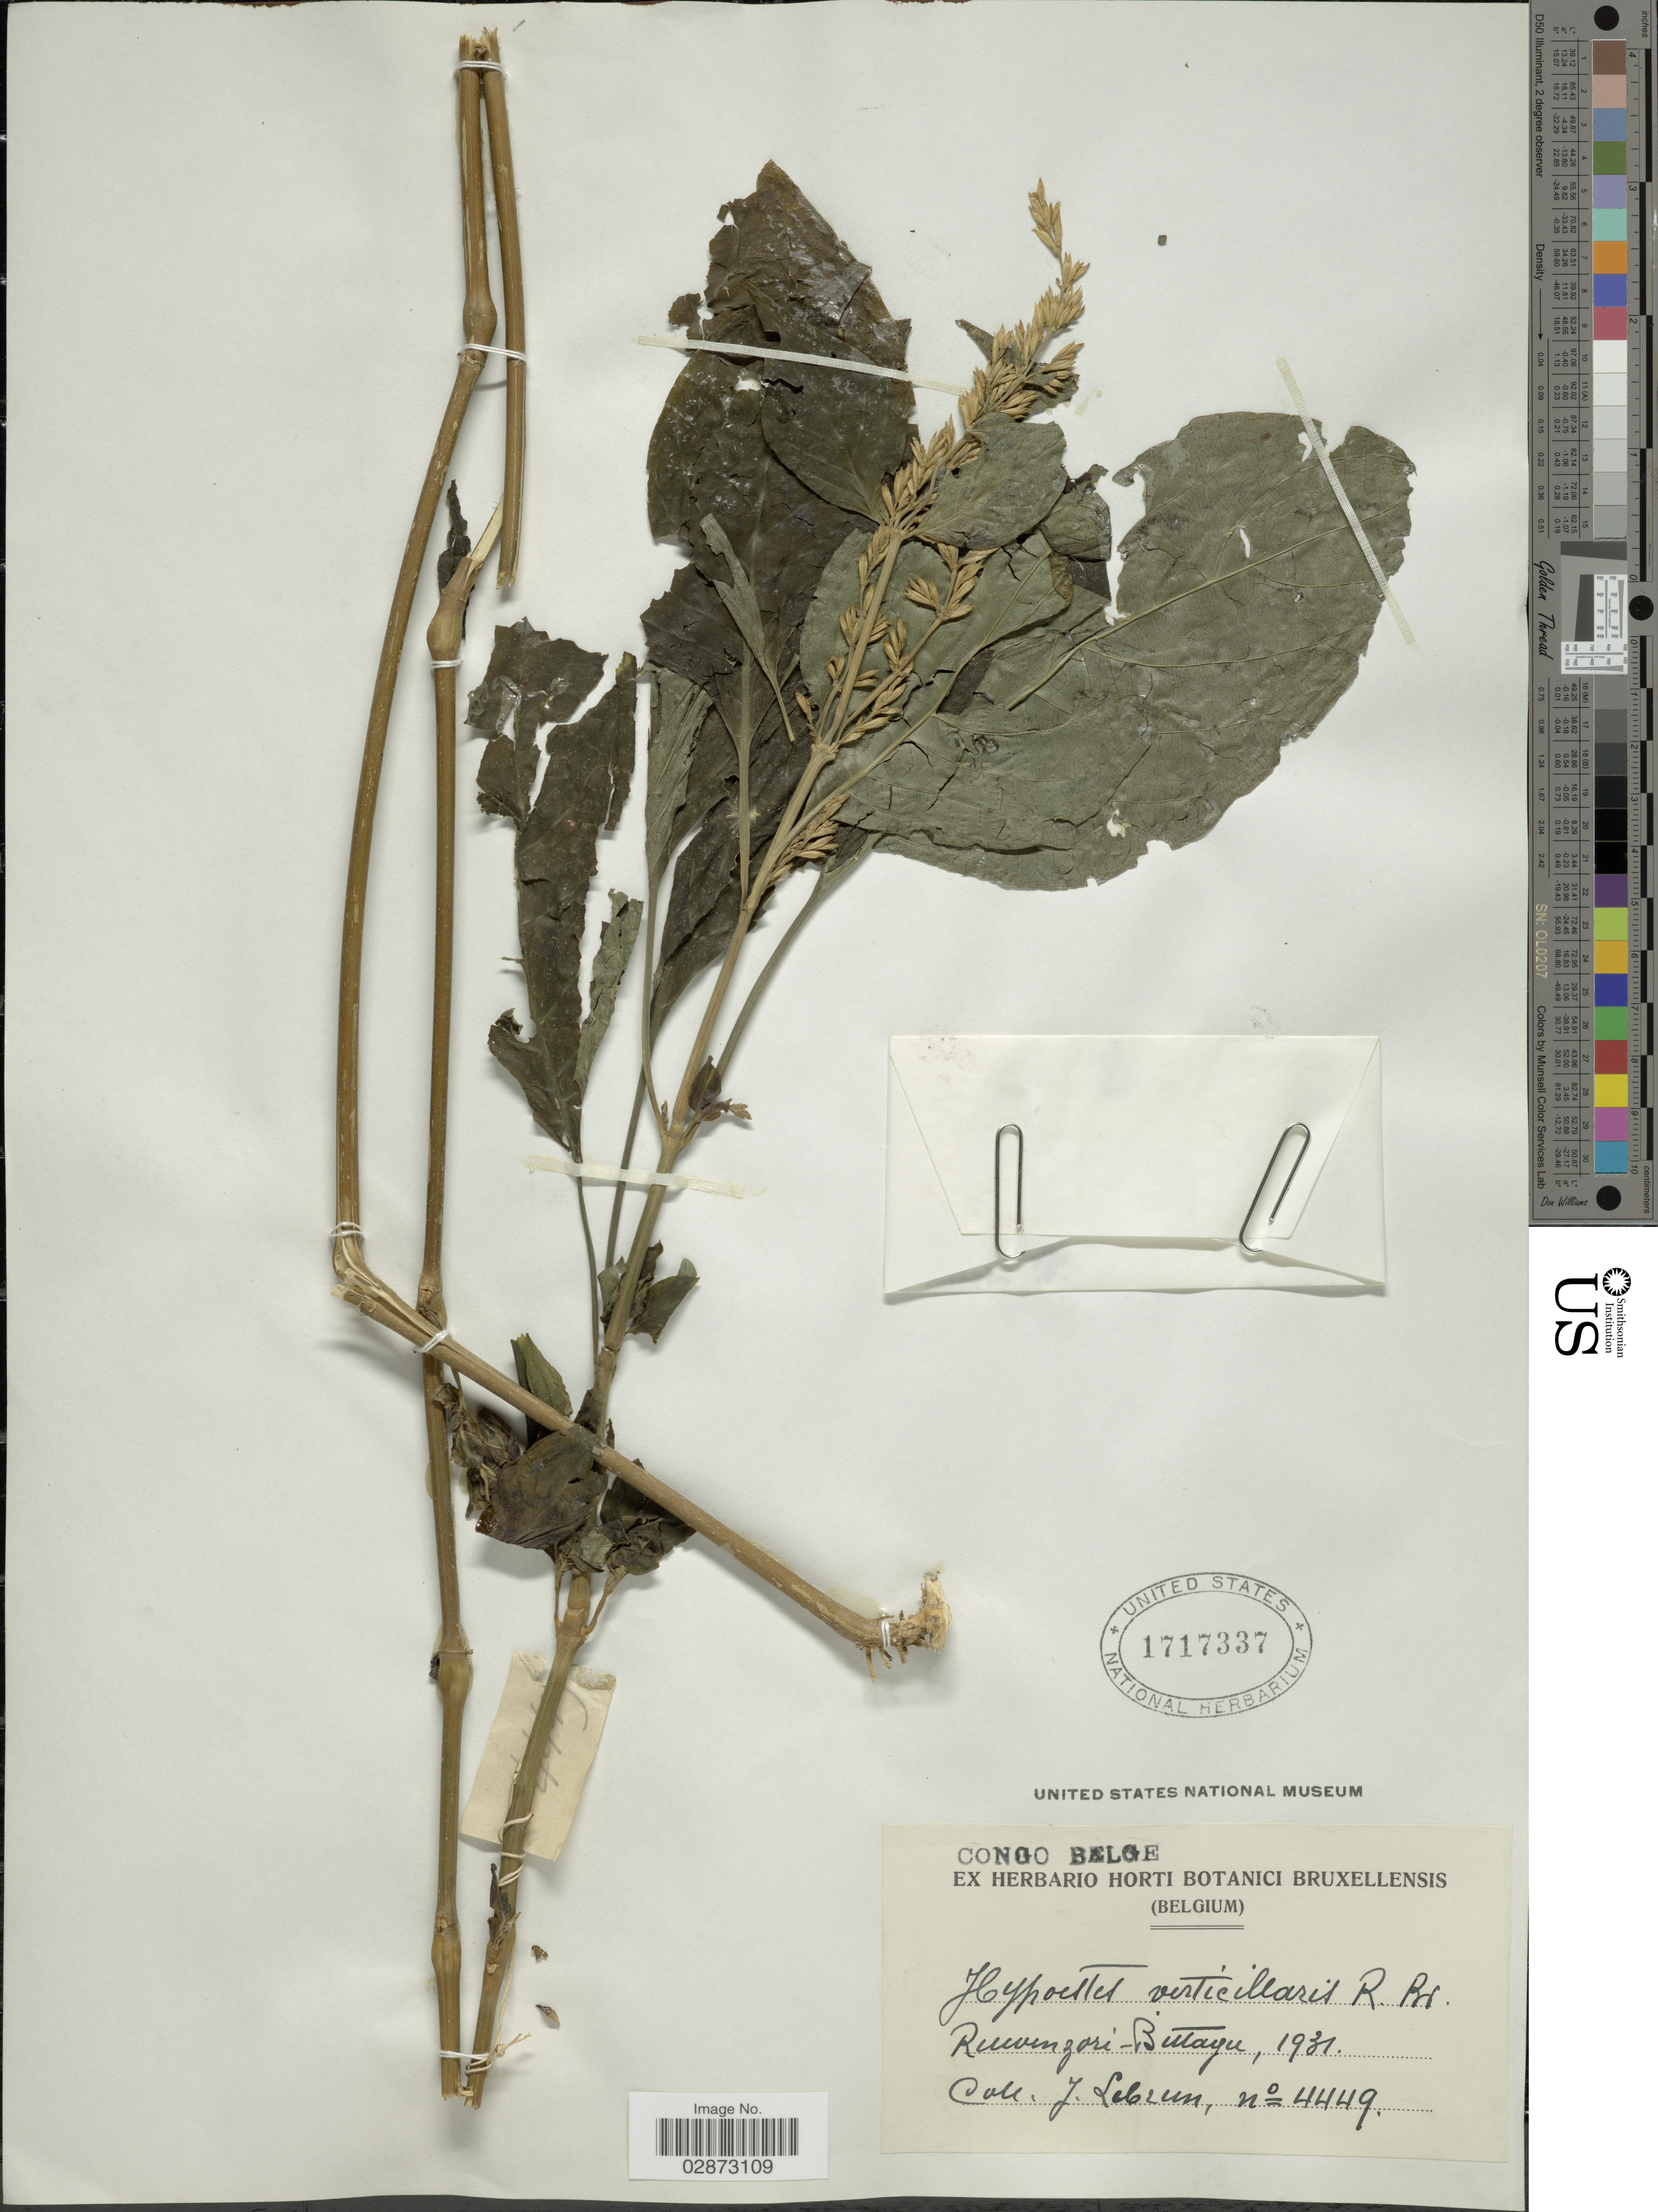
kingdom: Plantae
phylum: Tracheophyta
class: Magnoliopsida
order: Lamiales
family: Acanthaceae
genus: Hypoestes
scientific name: Hypoestes verticillaris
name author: (L. f.) Sol.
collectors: J. A. Lebrun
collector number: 4449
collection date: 1931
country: Congo, Democratic Republic of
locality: Congo Belge. Ruwenzori-Butayu.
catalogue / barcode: US 1717337